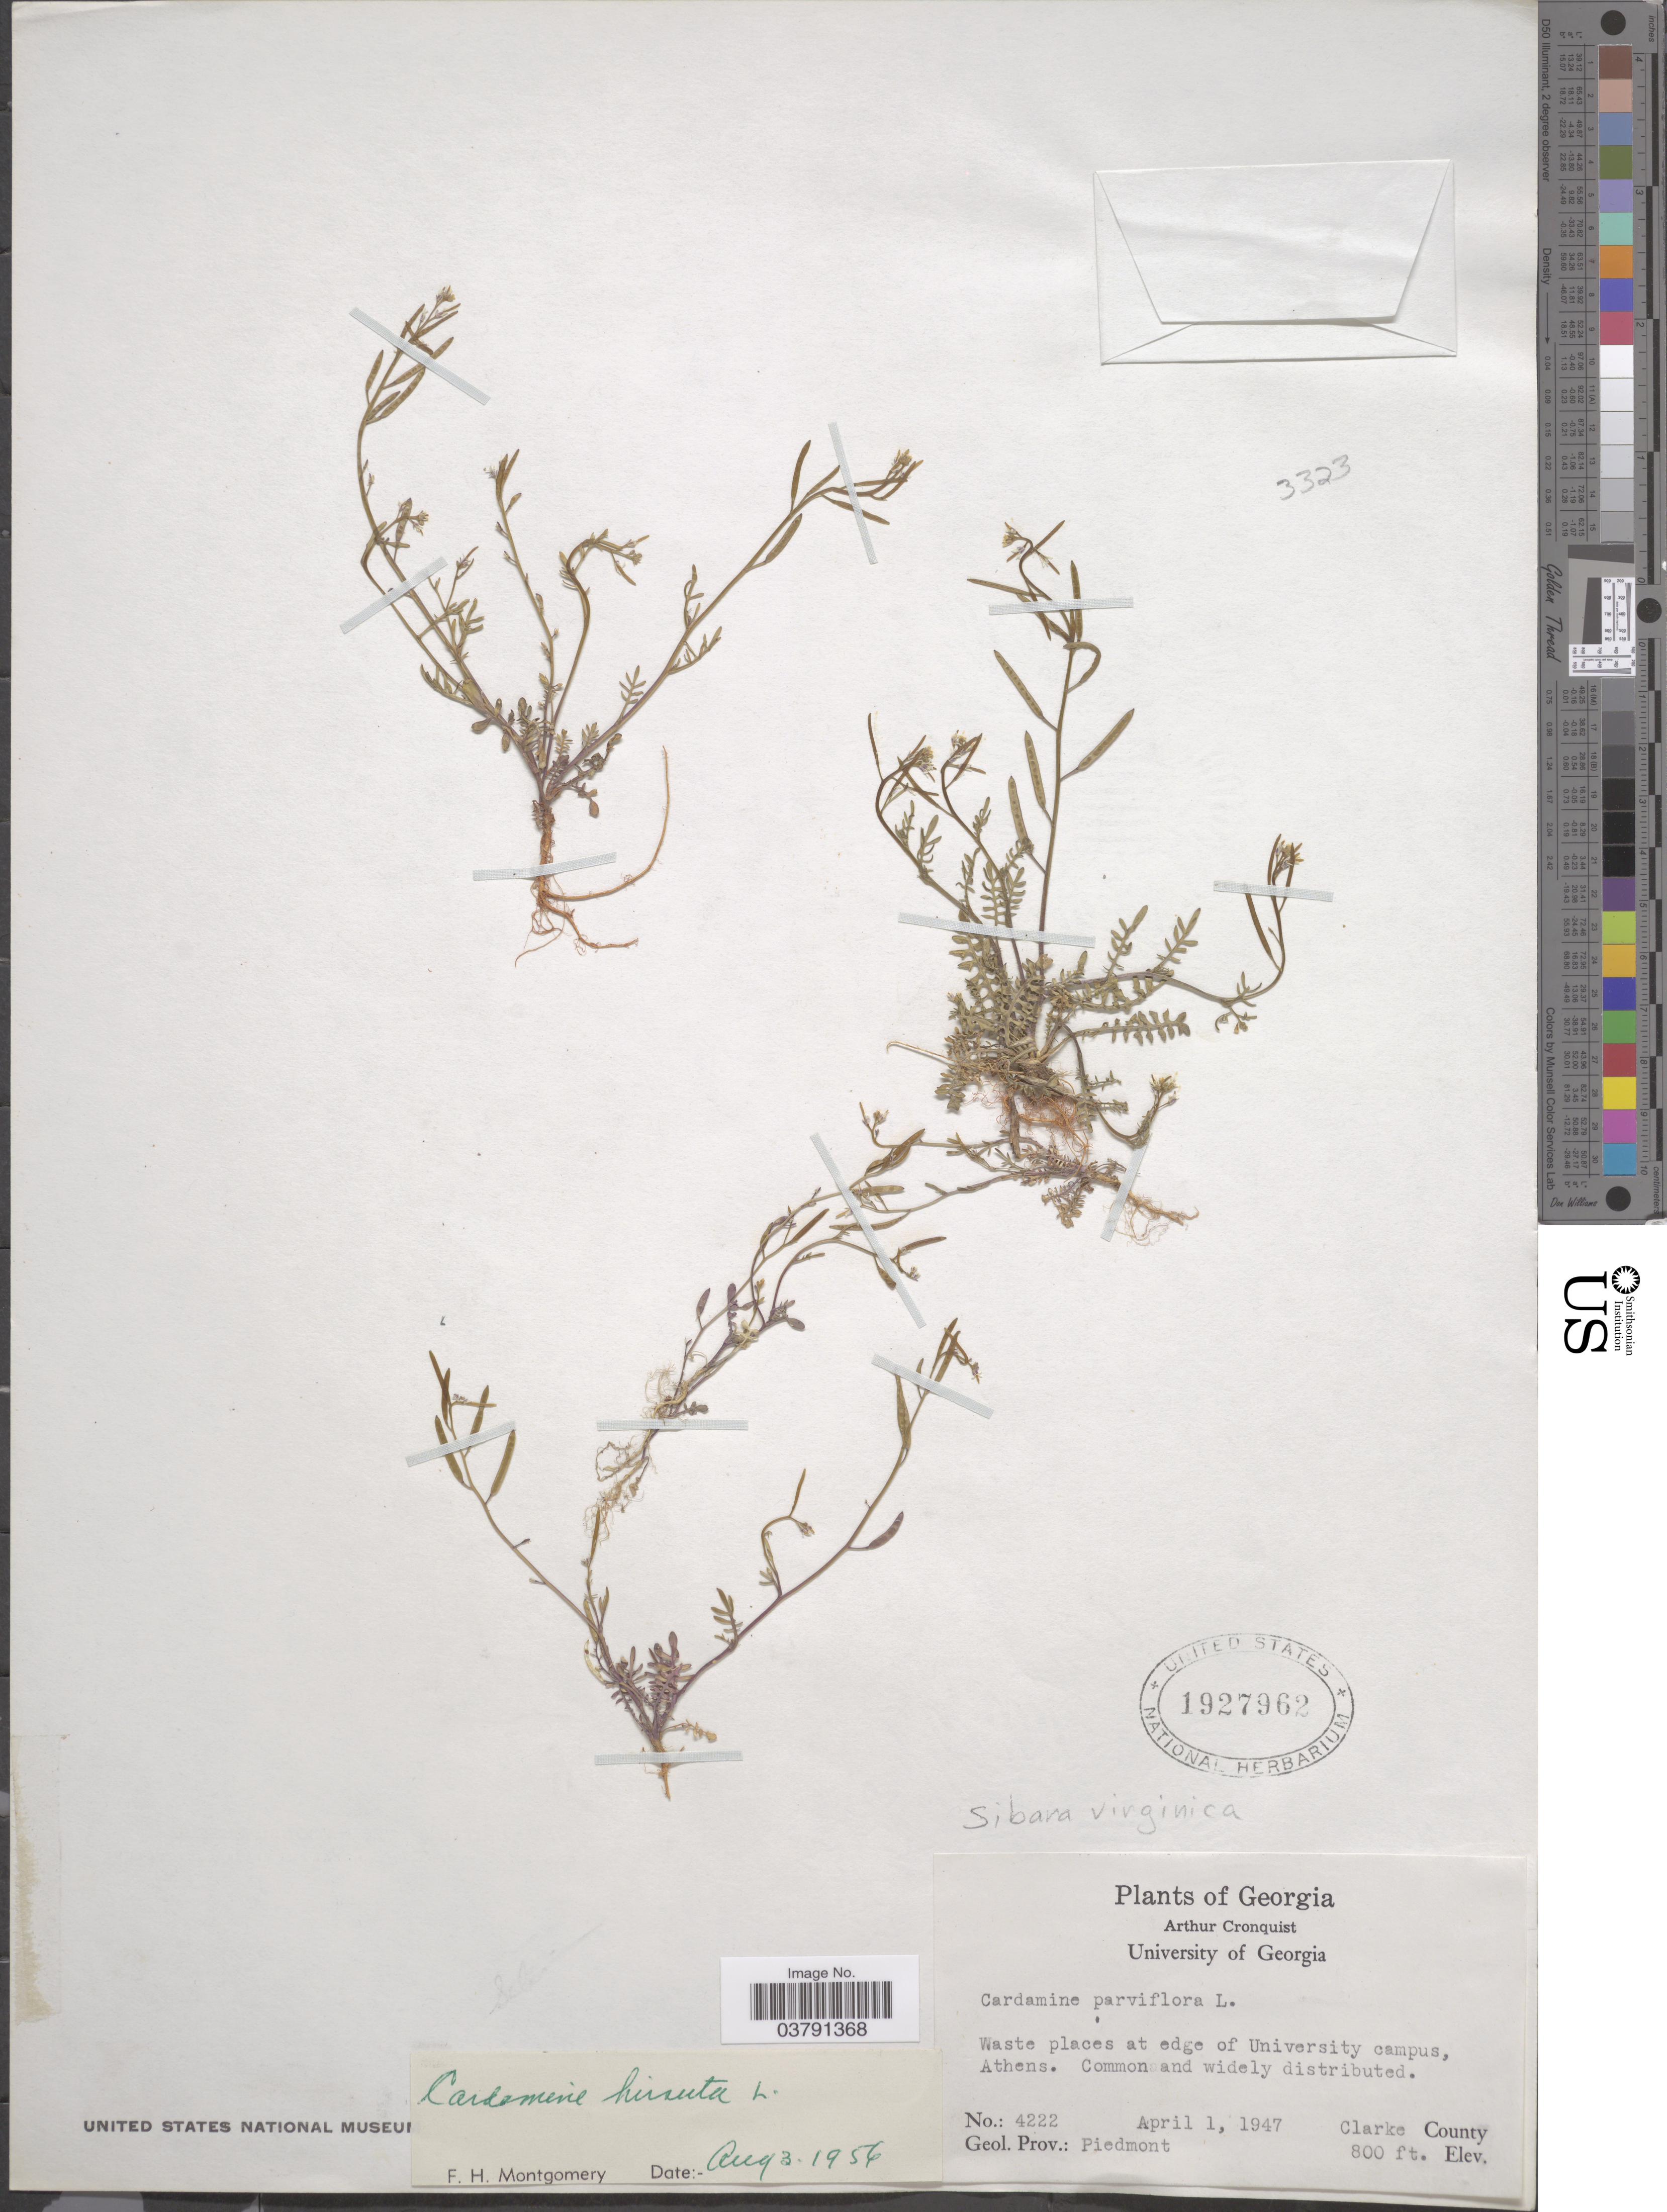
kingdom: Plantae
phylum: Tracheophyta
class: Magnoliopsida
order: Brassicales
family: Brassicaceae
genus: Planodes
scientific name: Planodes virginicum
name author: (L.) Greene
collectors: A. J. Cronquist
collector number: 4222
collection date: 1947-04-01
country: United States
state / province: Georgia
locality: Waste places at edge of University campus, Athens. Clarke County. Geol. Prov.: Piedmont.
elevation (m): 244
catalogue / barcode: US 1927962